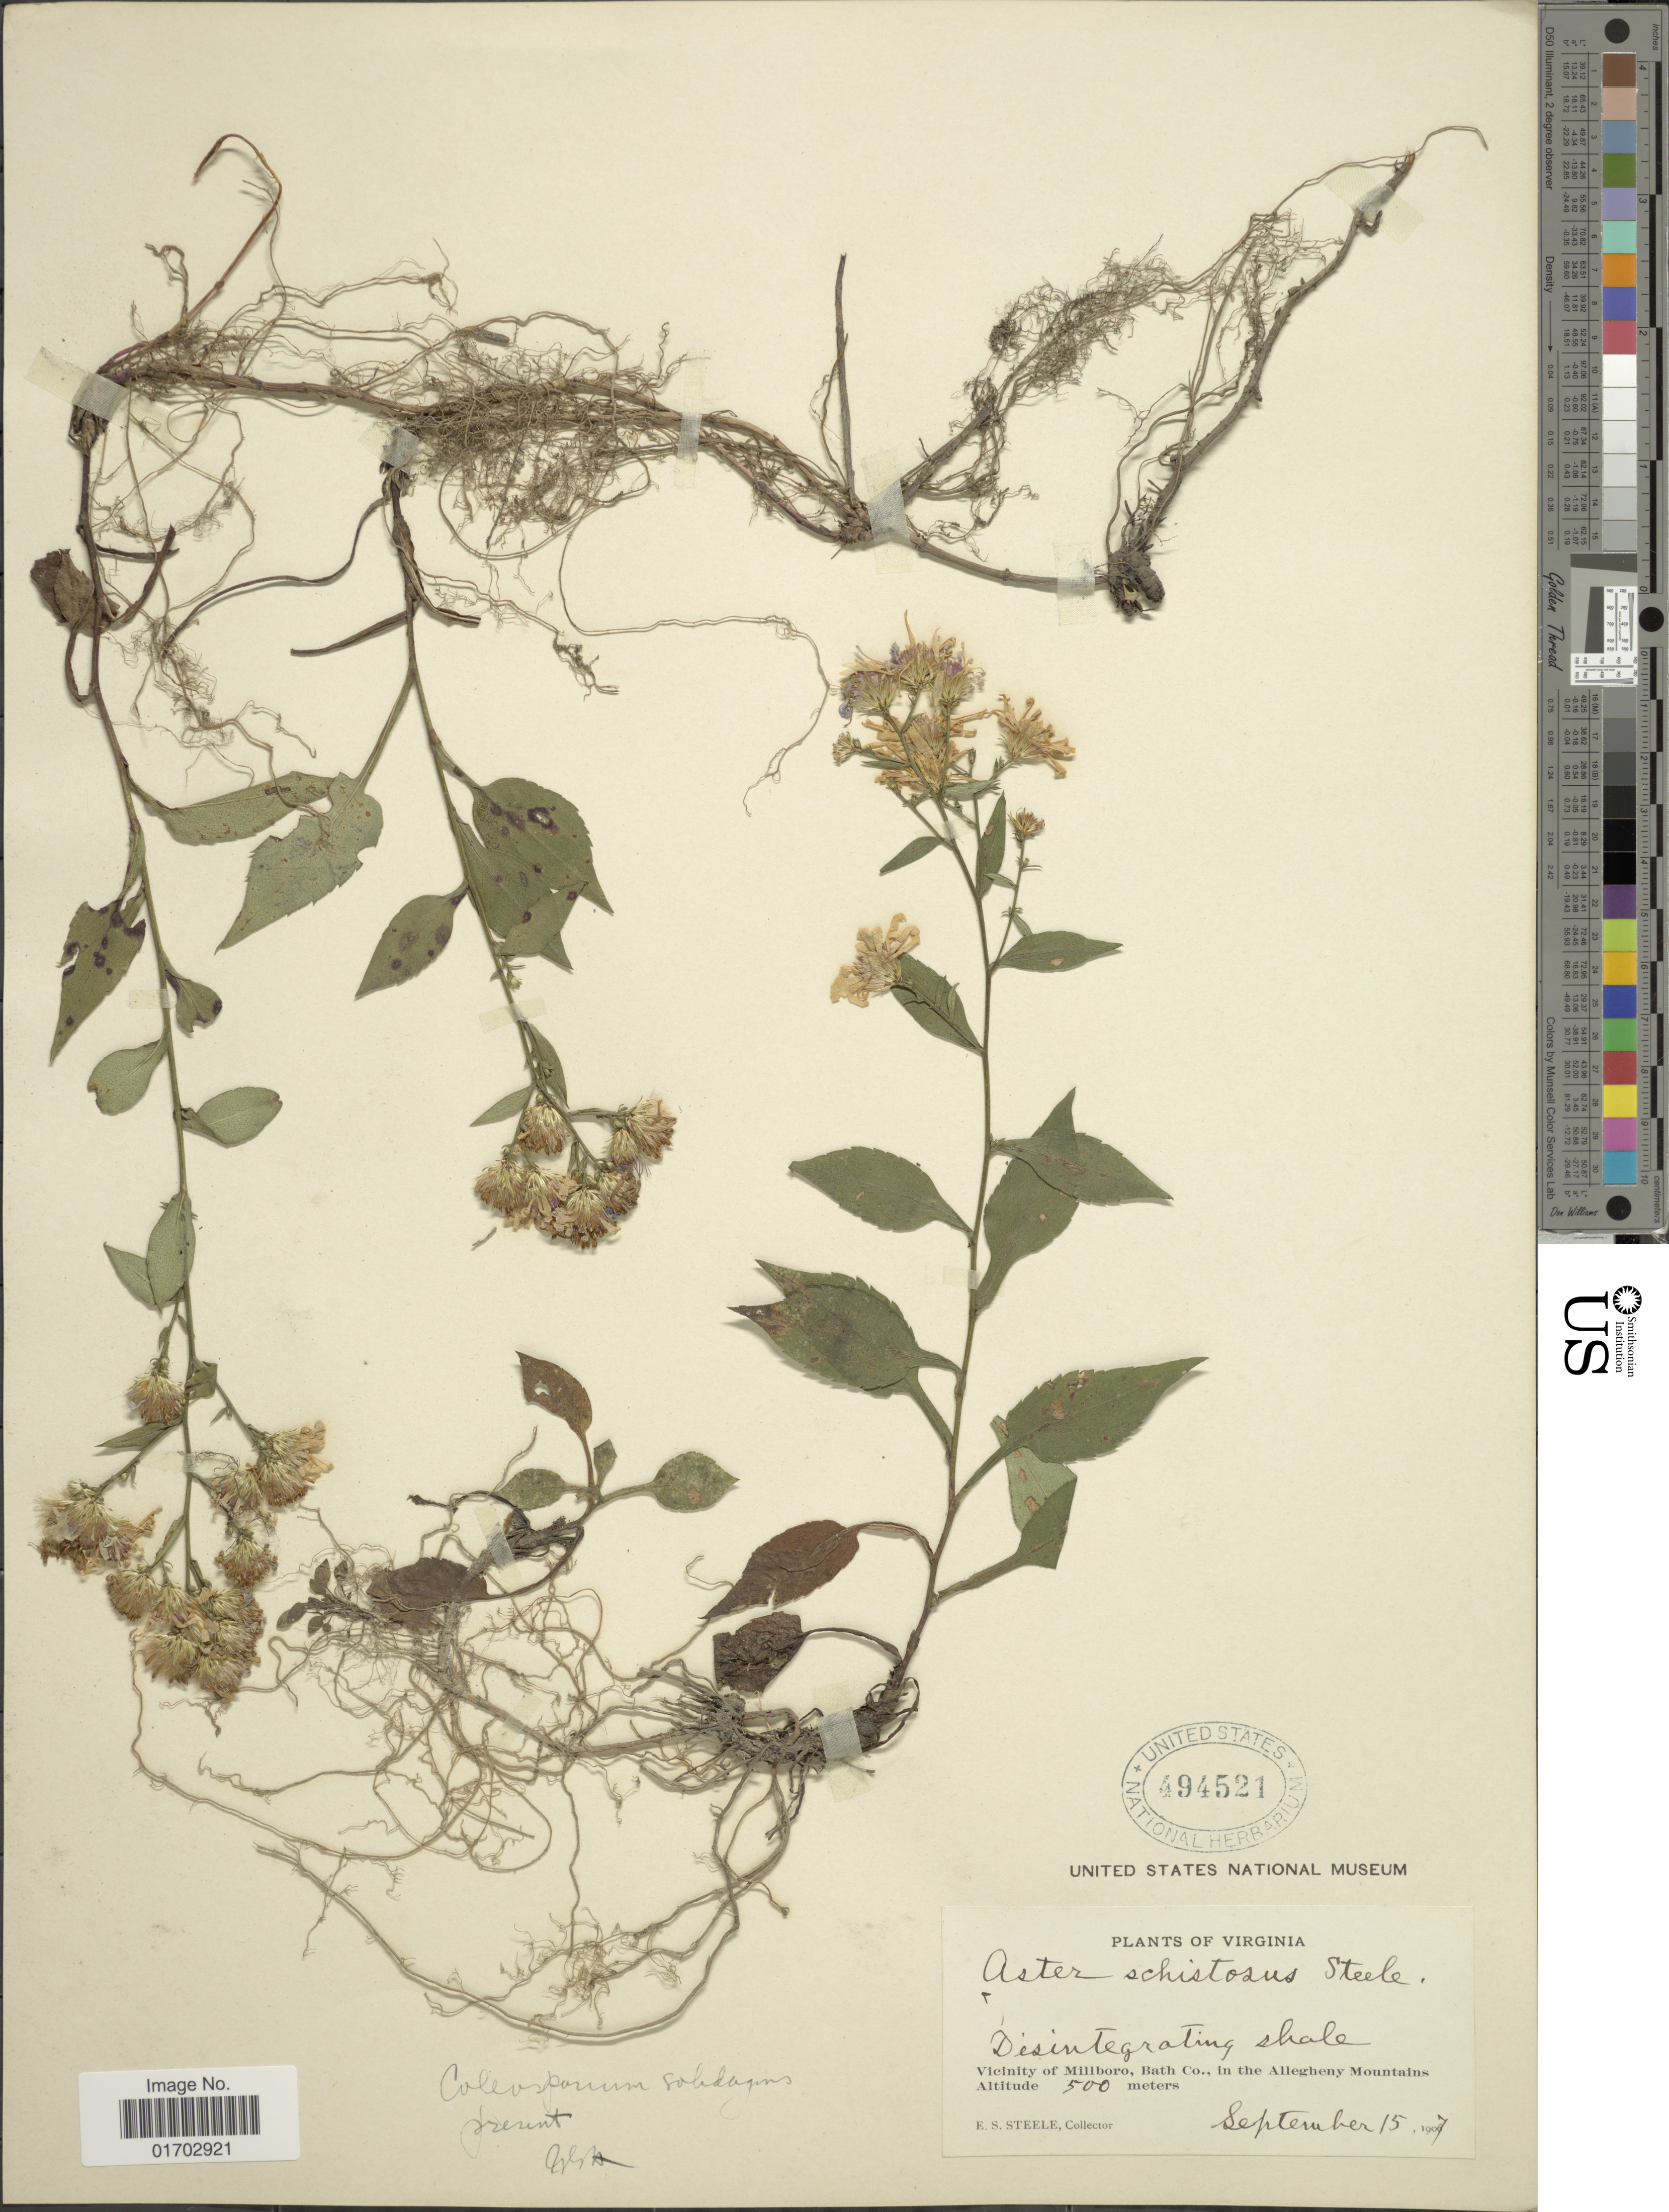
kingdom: Plantae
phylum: Tracheophyta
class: Magnoliopsida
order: Asterales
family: Asteraceae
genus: Symphyotrichum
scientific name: Symphyotrichum x schistosum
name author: (E.S. Steele) G.L. Nesom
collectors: E. Steele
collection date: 1907-09-15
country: United States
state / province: Virginia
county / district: Bath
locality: Vicinity of Millboro, Bath Co., in the Allegheny Mountains.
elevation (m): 500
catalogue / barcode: US 494521